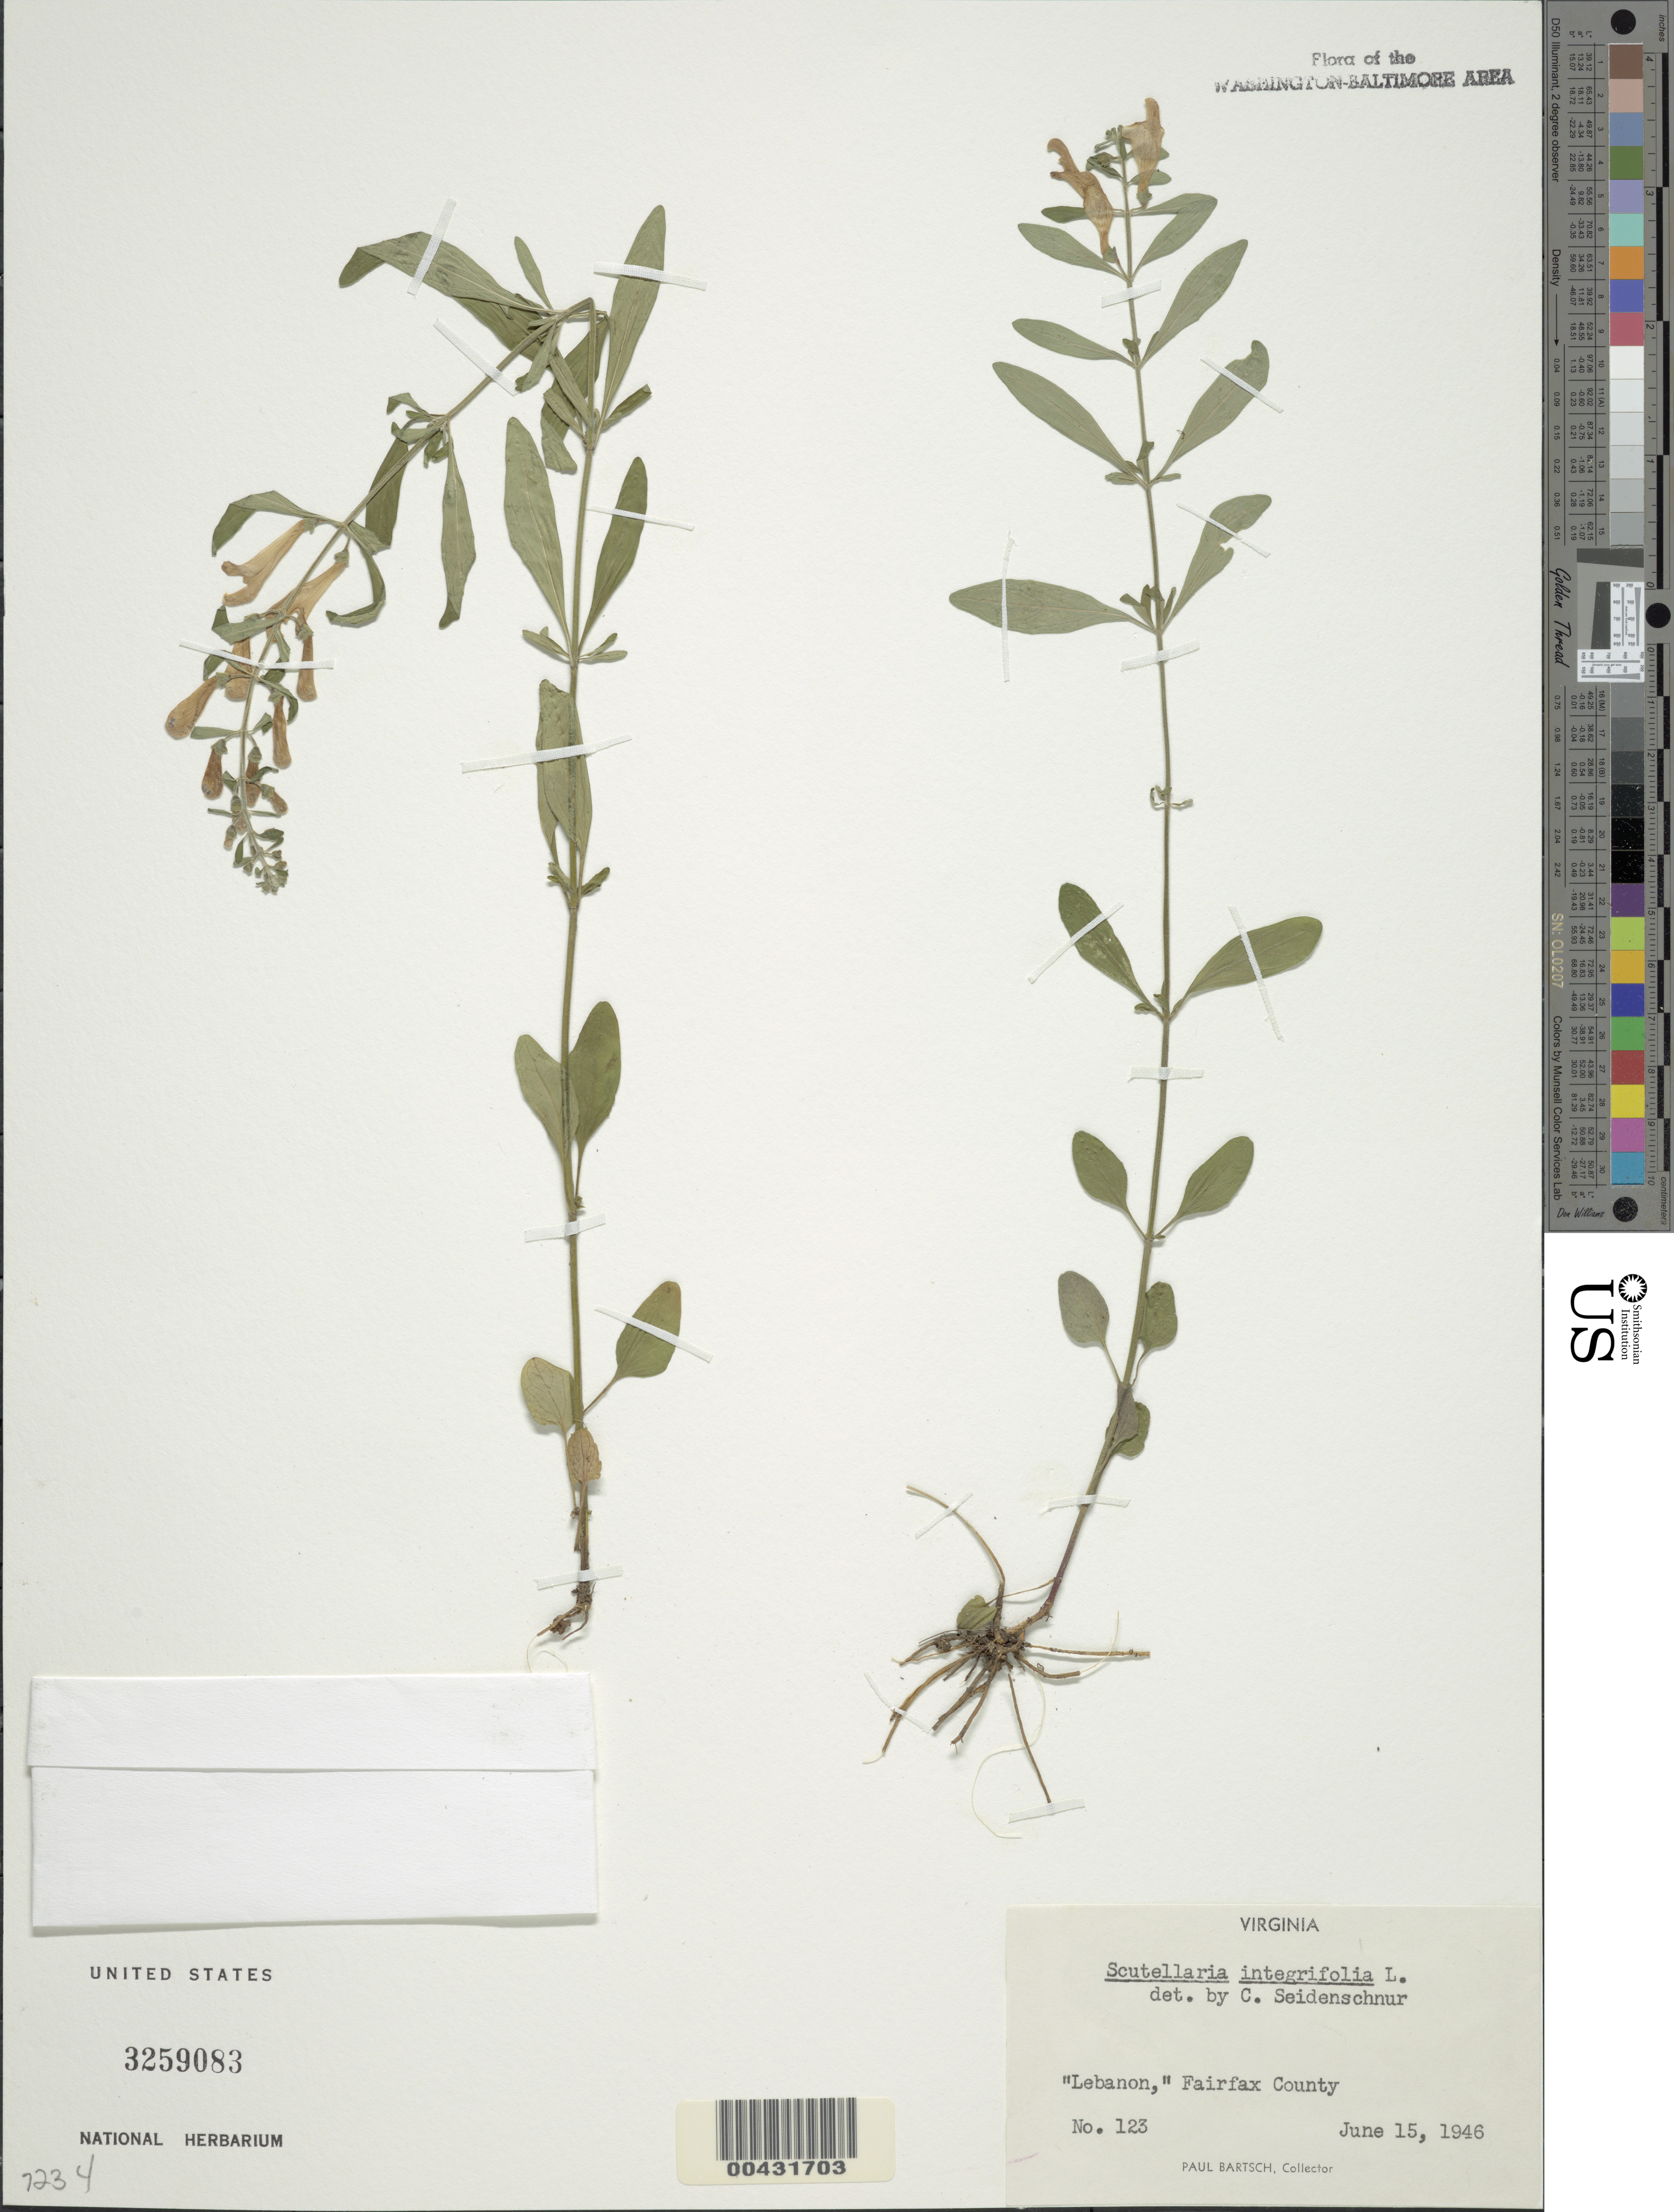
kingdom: Plantae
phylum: Tracheophyta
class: Magnoliopsida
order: Lamiales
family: Lamiaceae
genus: Scutellaria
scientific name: Scutellaria integrifolia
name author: L.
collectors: P. Bartsch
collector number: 123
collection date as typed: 15 Jun 1946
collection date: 1946-06-15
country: United States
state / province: Virginia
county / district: Fairfax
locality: Lebanon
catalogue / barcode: US 3259083